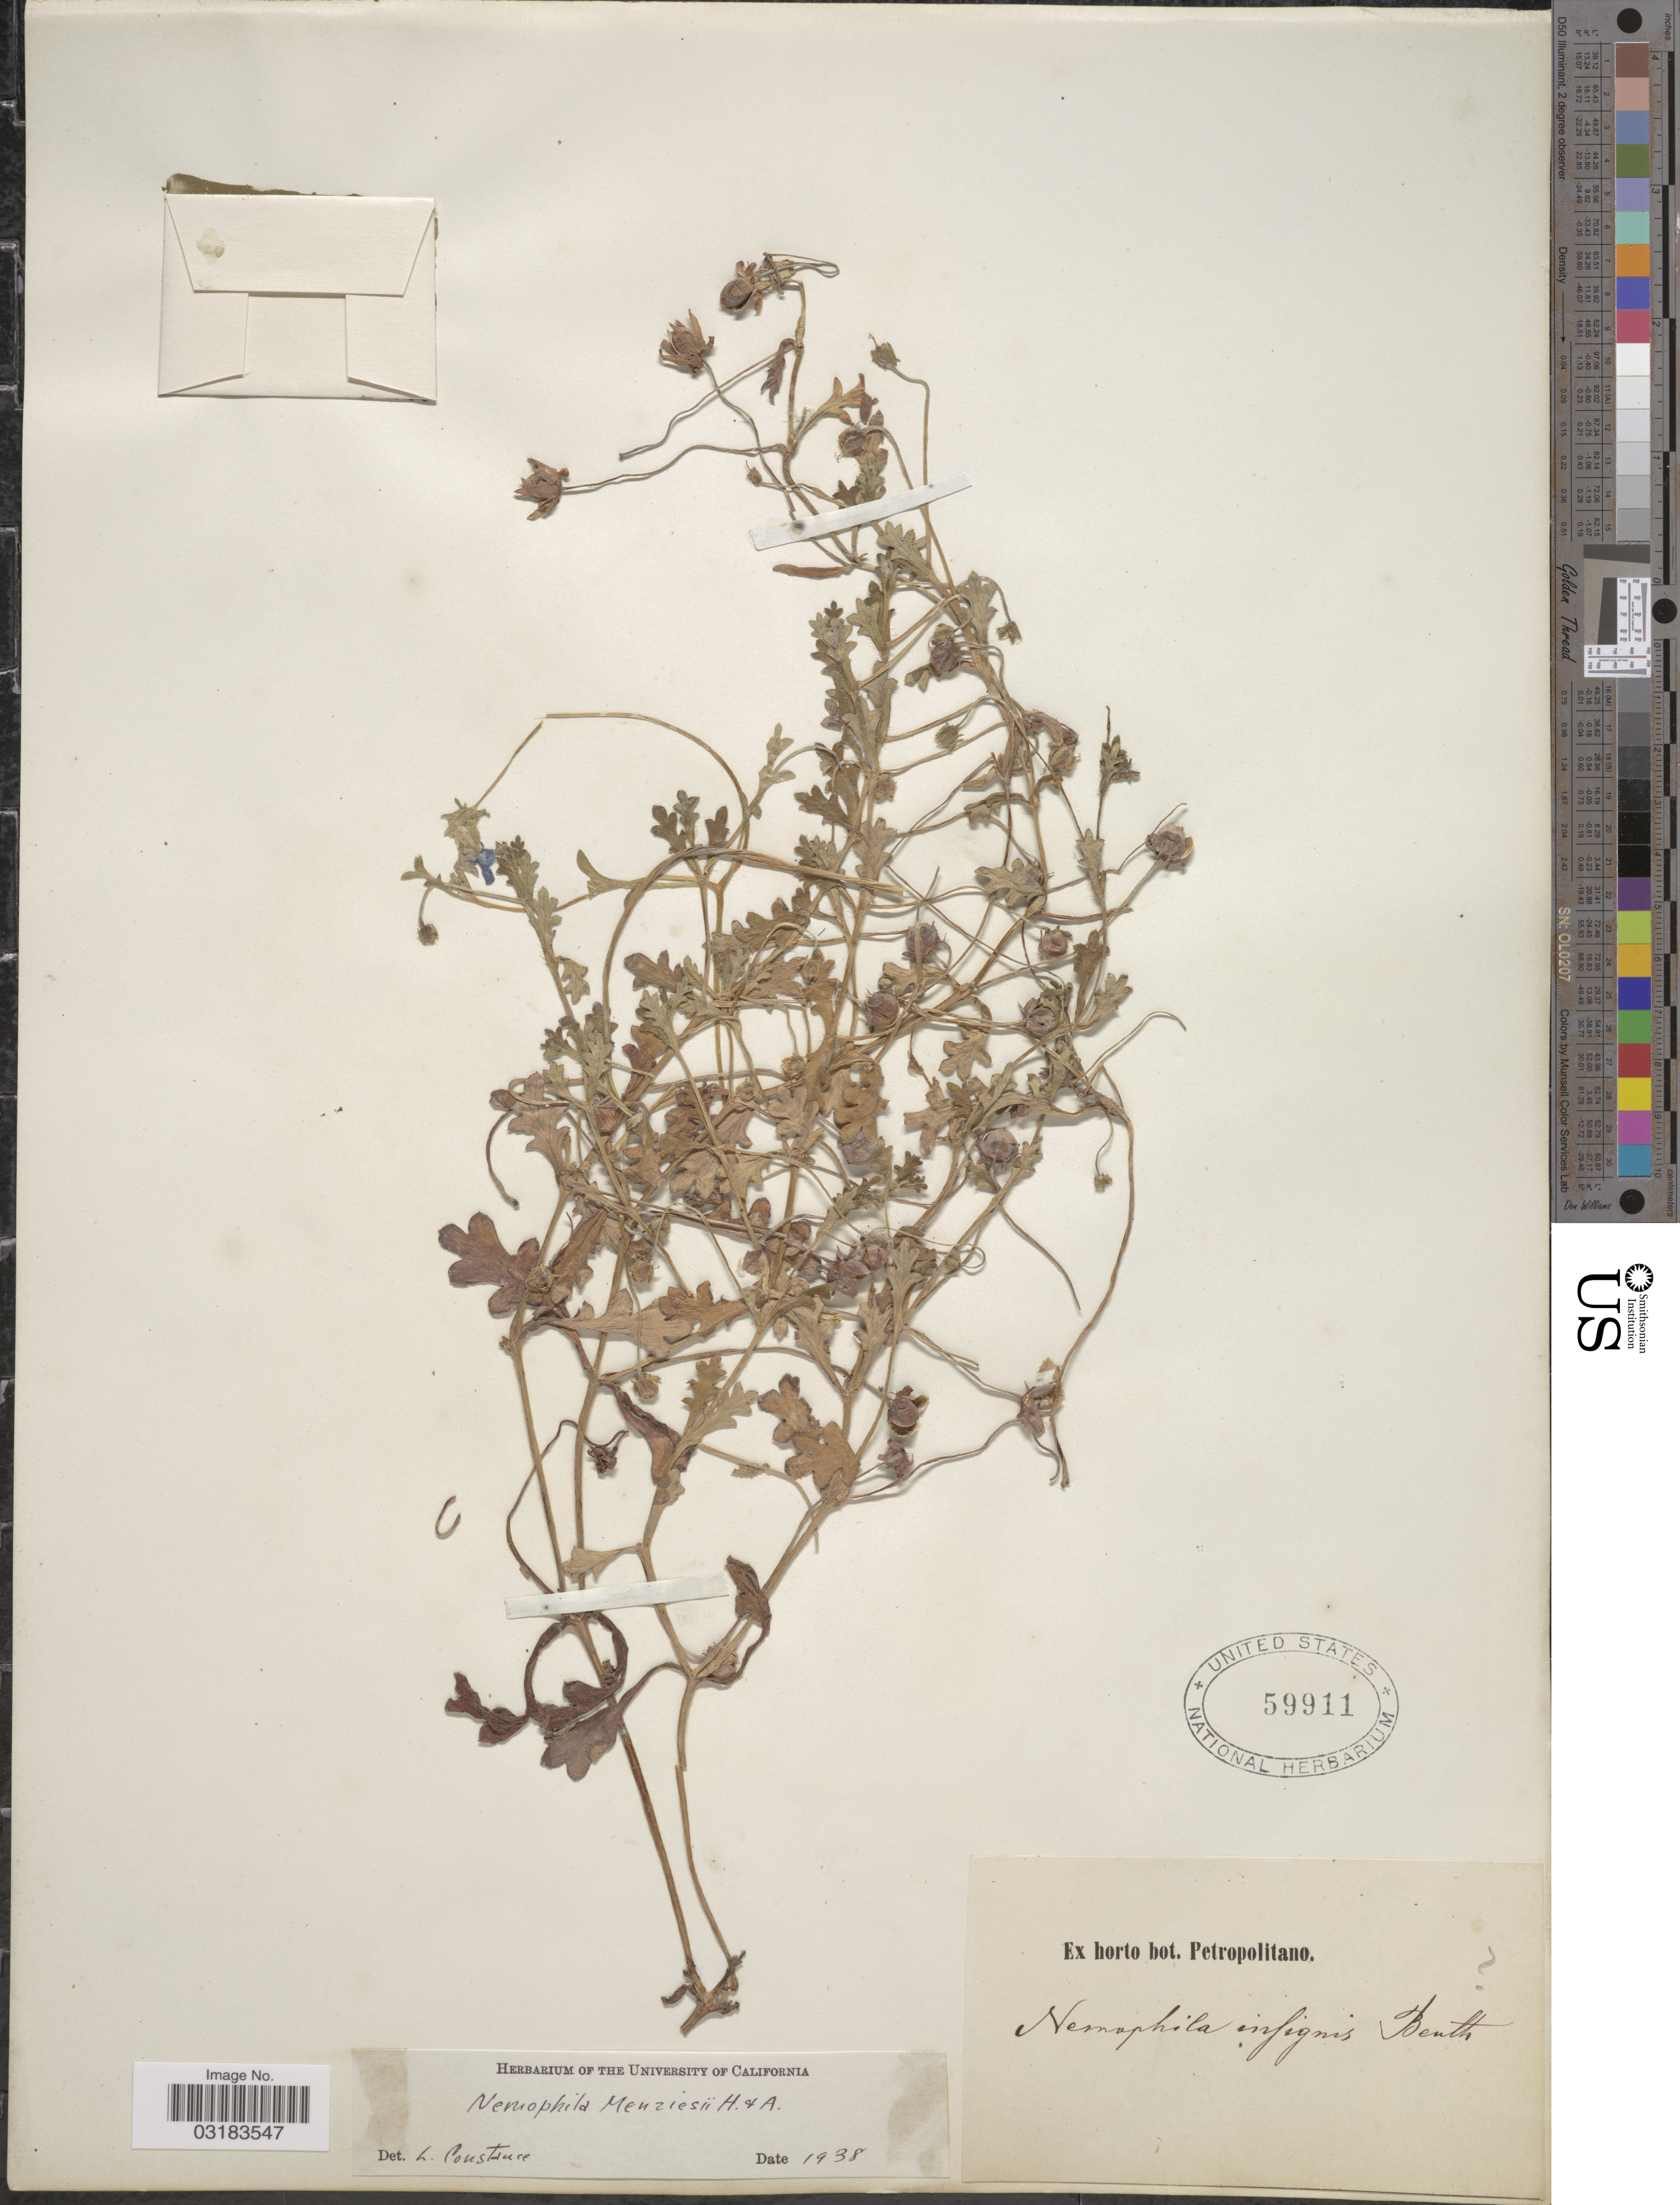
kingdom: Plantae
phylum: Tracheophyta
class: Magnoliopsida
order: Boraginales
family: Hydrophyllaceae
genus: Nemophila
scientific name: Nemophila menziesii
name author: Hook. & Arn.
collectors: ex Horto Bot. Petropolitano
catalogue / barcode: US 59911